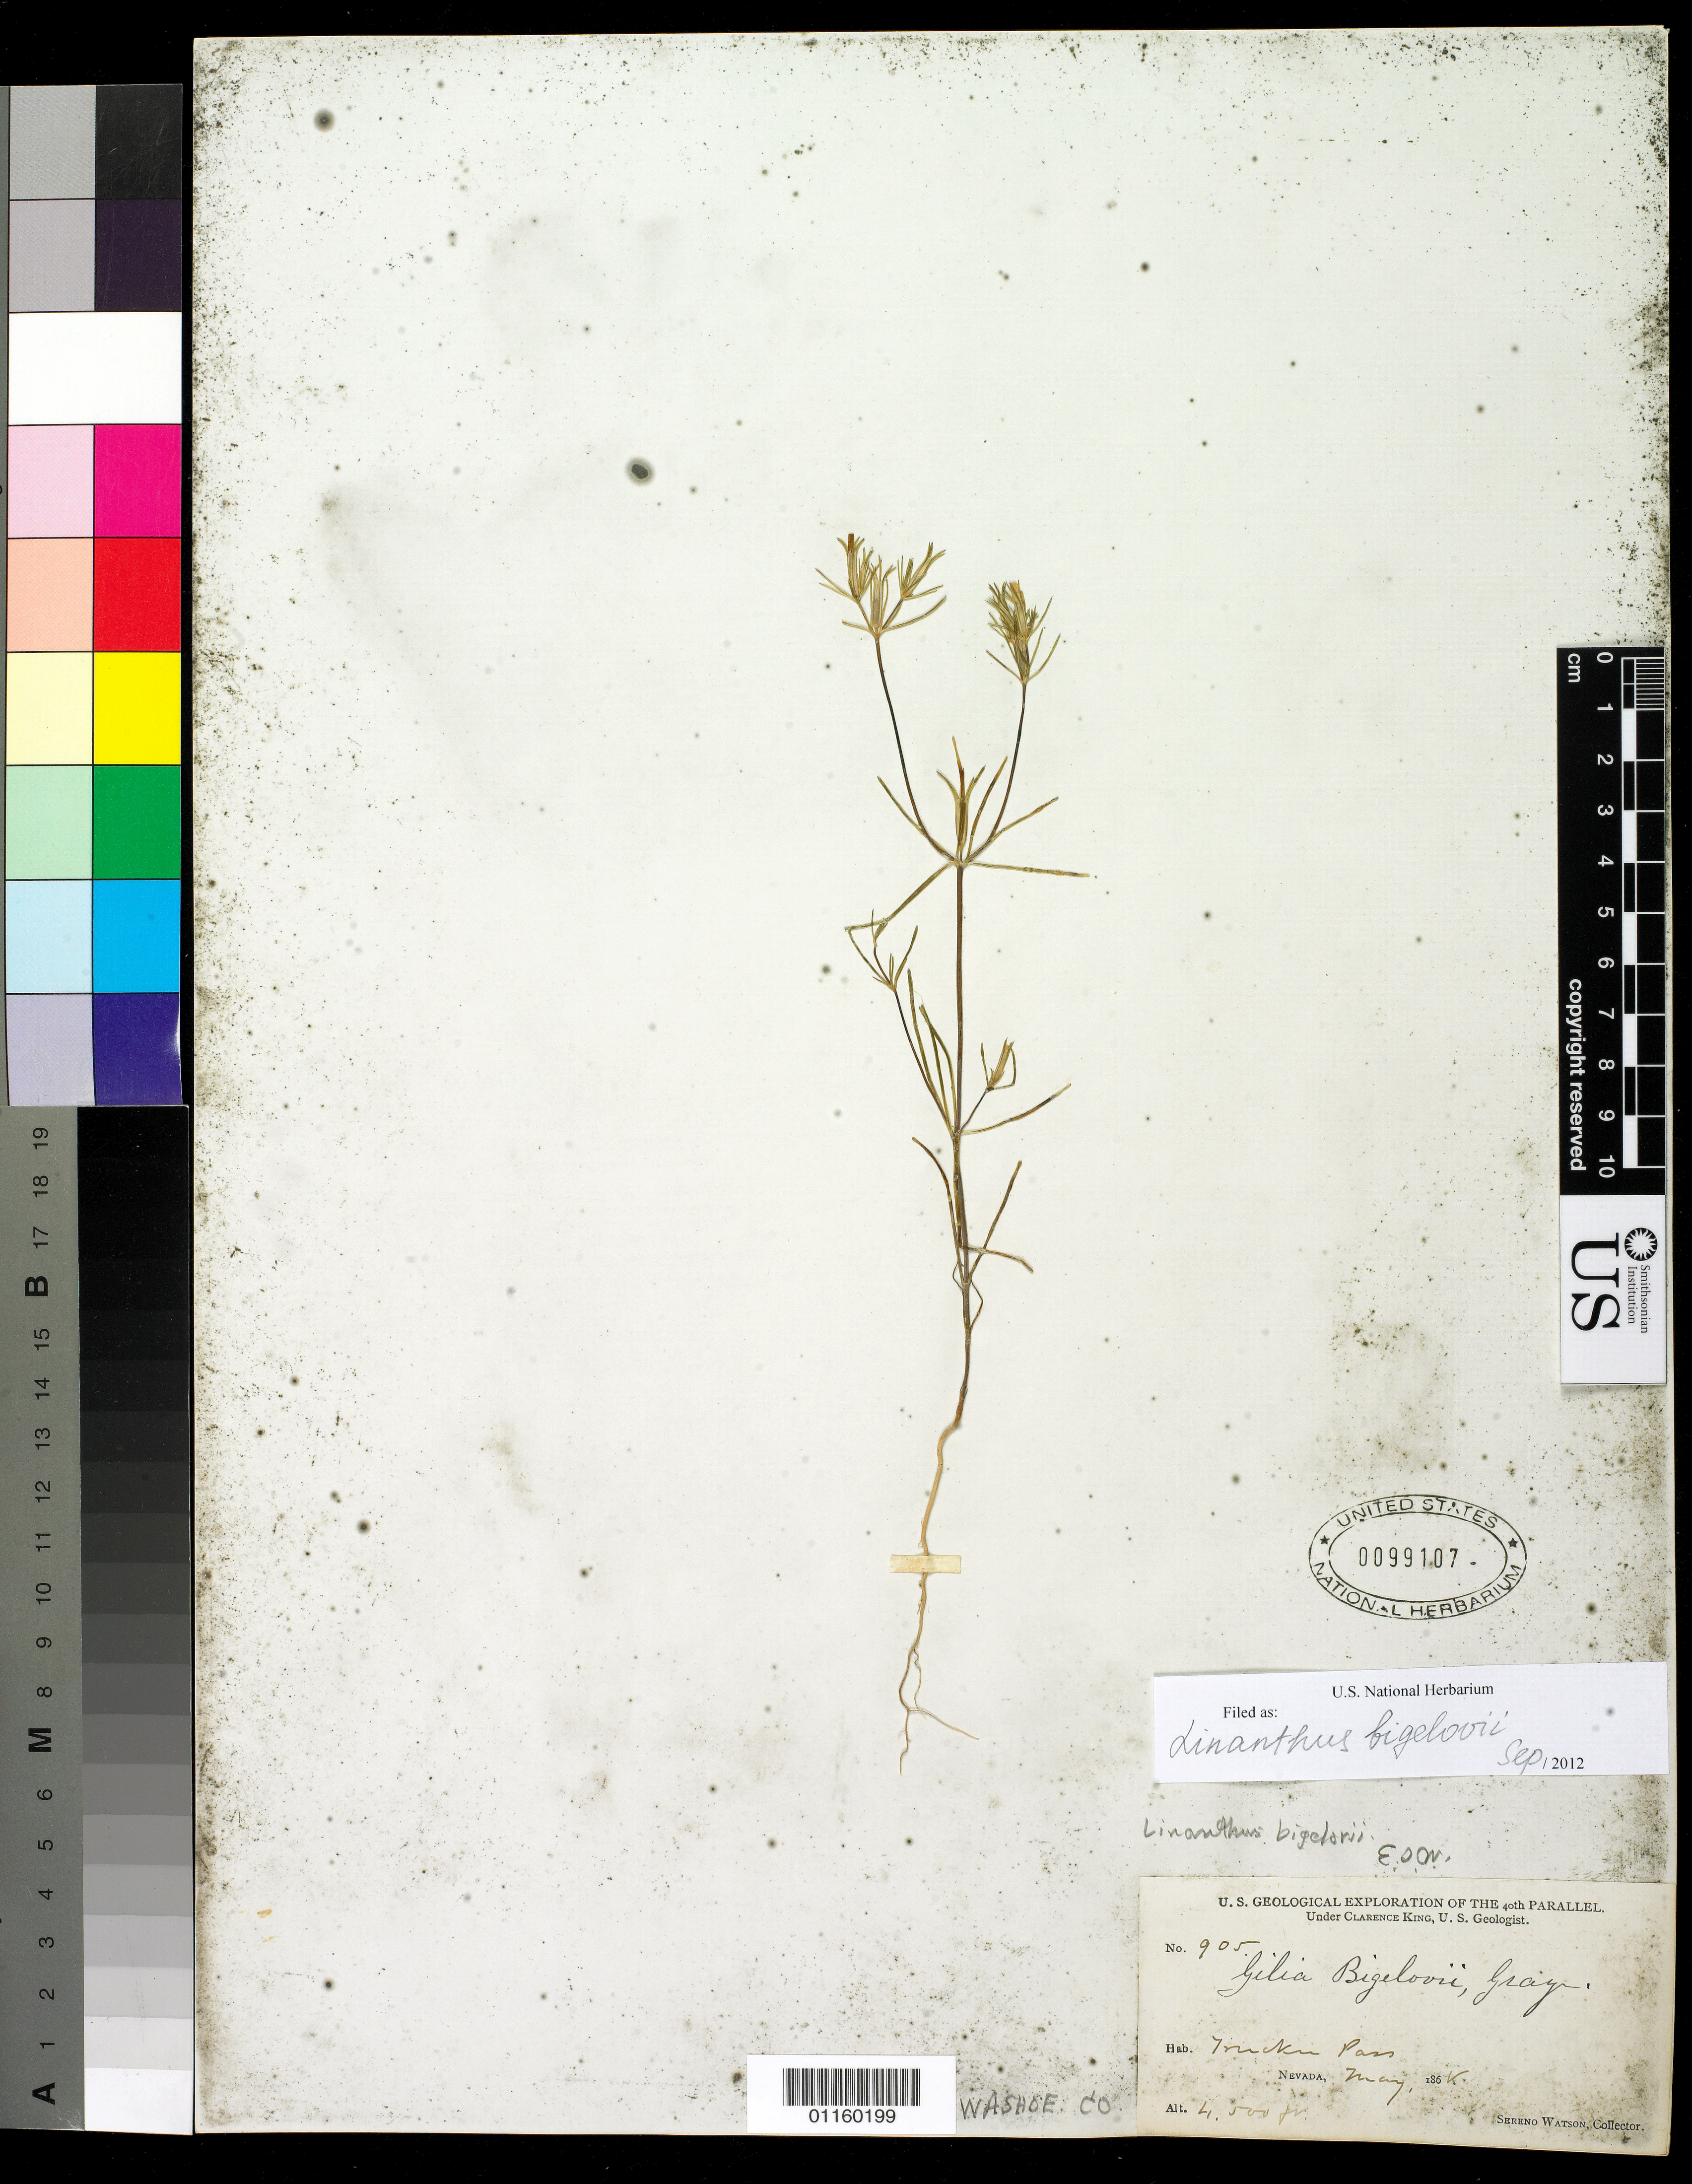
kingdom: Plantae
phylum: Tracheophyta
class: Magnoliopsida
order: Ericales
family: Polemoniaceae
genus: Linanthus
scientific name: Linanthus bigelovii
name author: (A. Gray) Greene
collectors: S. Watson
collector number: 905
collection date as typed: May 1868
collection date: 1868-05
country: United States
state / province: Nevada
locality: Truckee Pass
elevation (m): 1372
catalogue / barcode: US 99107